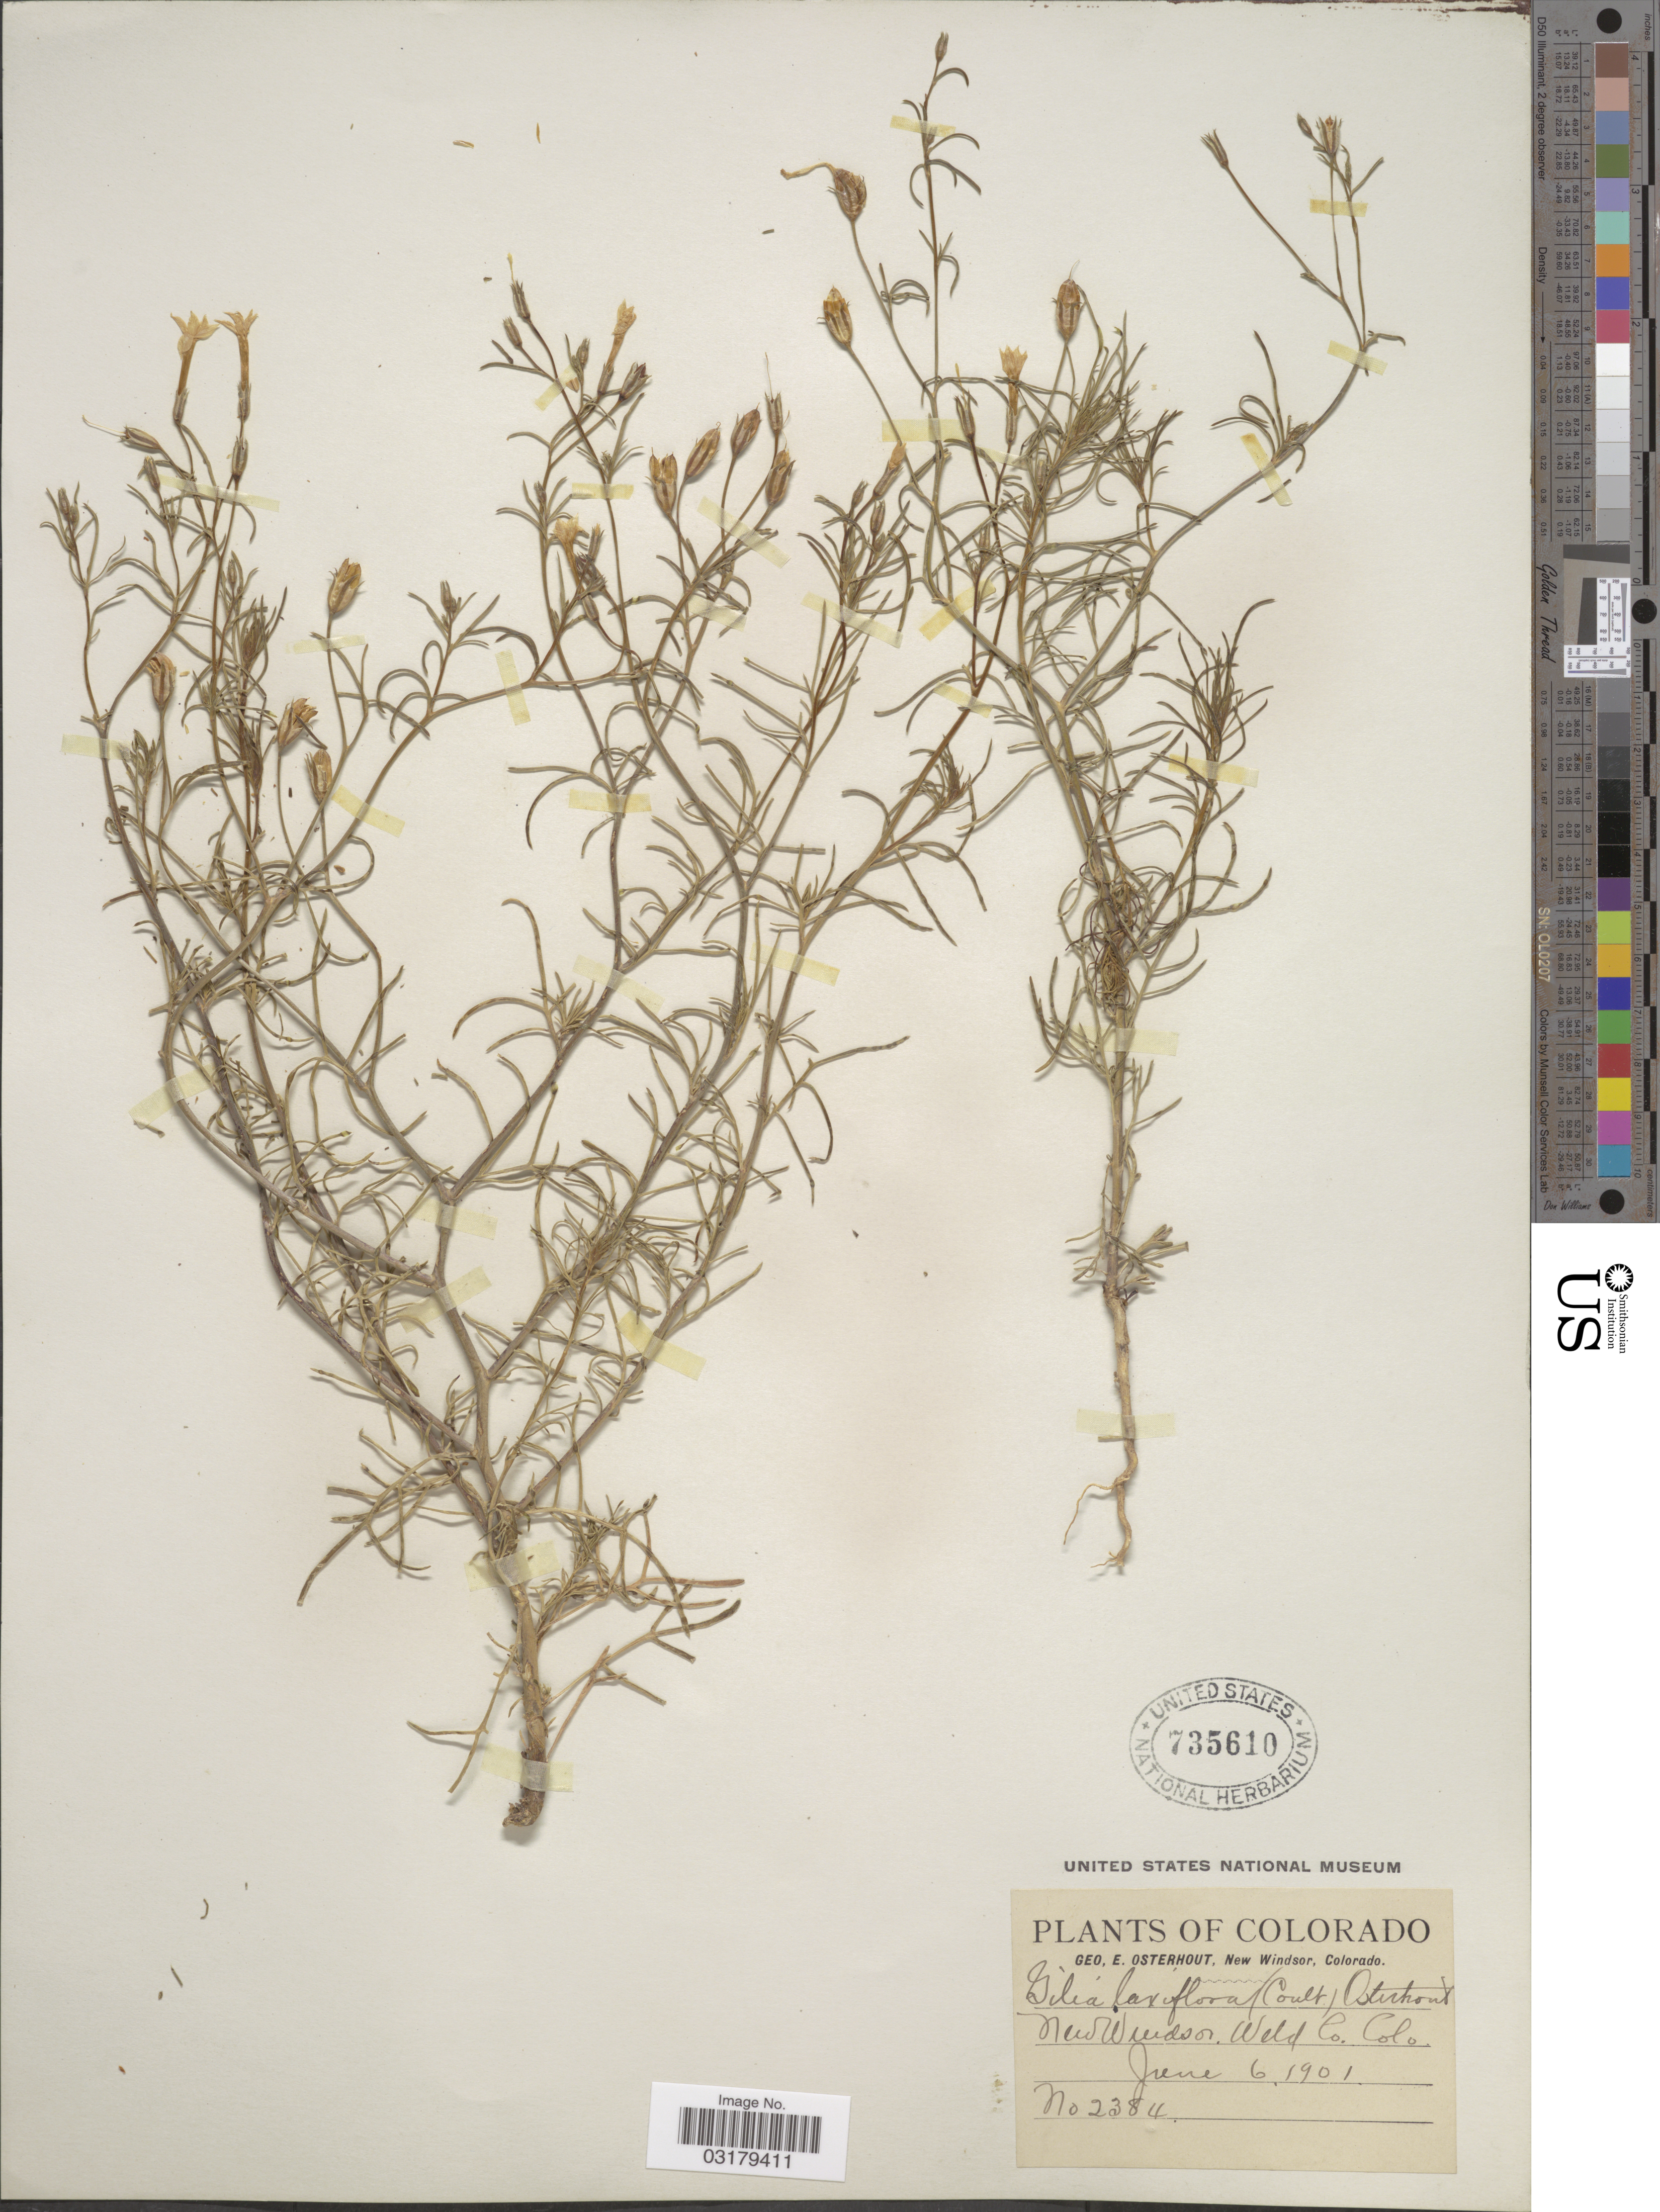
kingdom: Plantae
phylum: Tracheophyta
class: Magnoliopsida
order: Ericales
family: Polemoniaceae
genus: Ipomopsis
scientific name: Ipomopsis laxiflora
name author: (J.M. Coult.) V.E. Grant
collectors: G. Osterhout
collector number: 2384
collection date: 1901-06-06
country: United States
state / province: Colorado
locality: New Windsor. Weld Co.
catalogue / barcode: US 735610